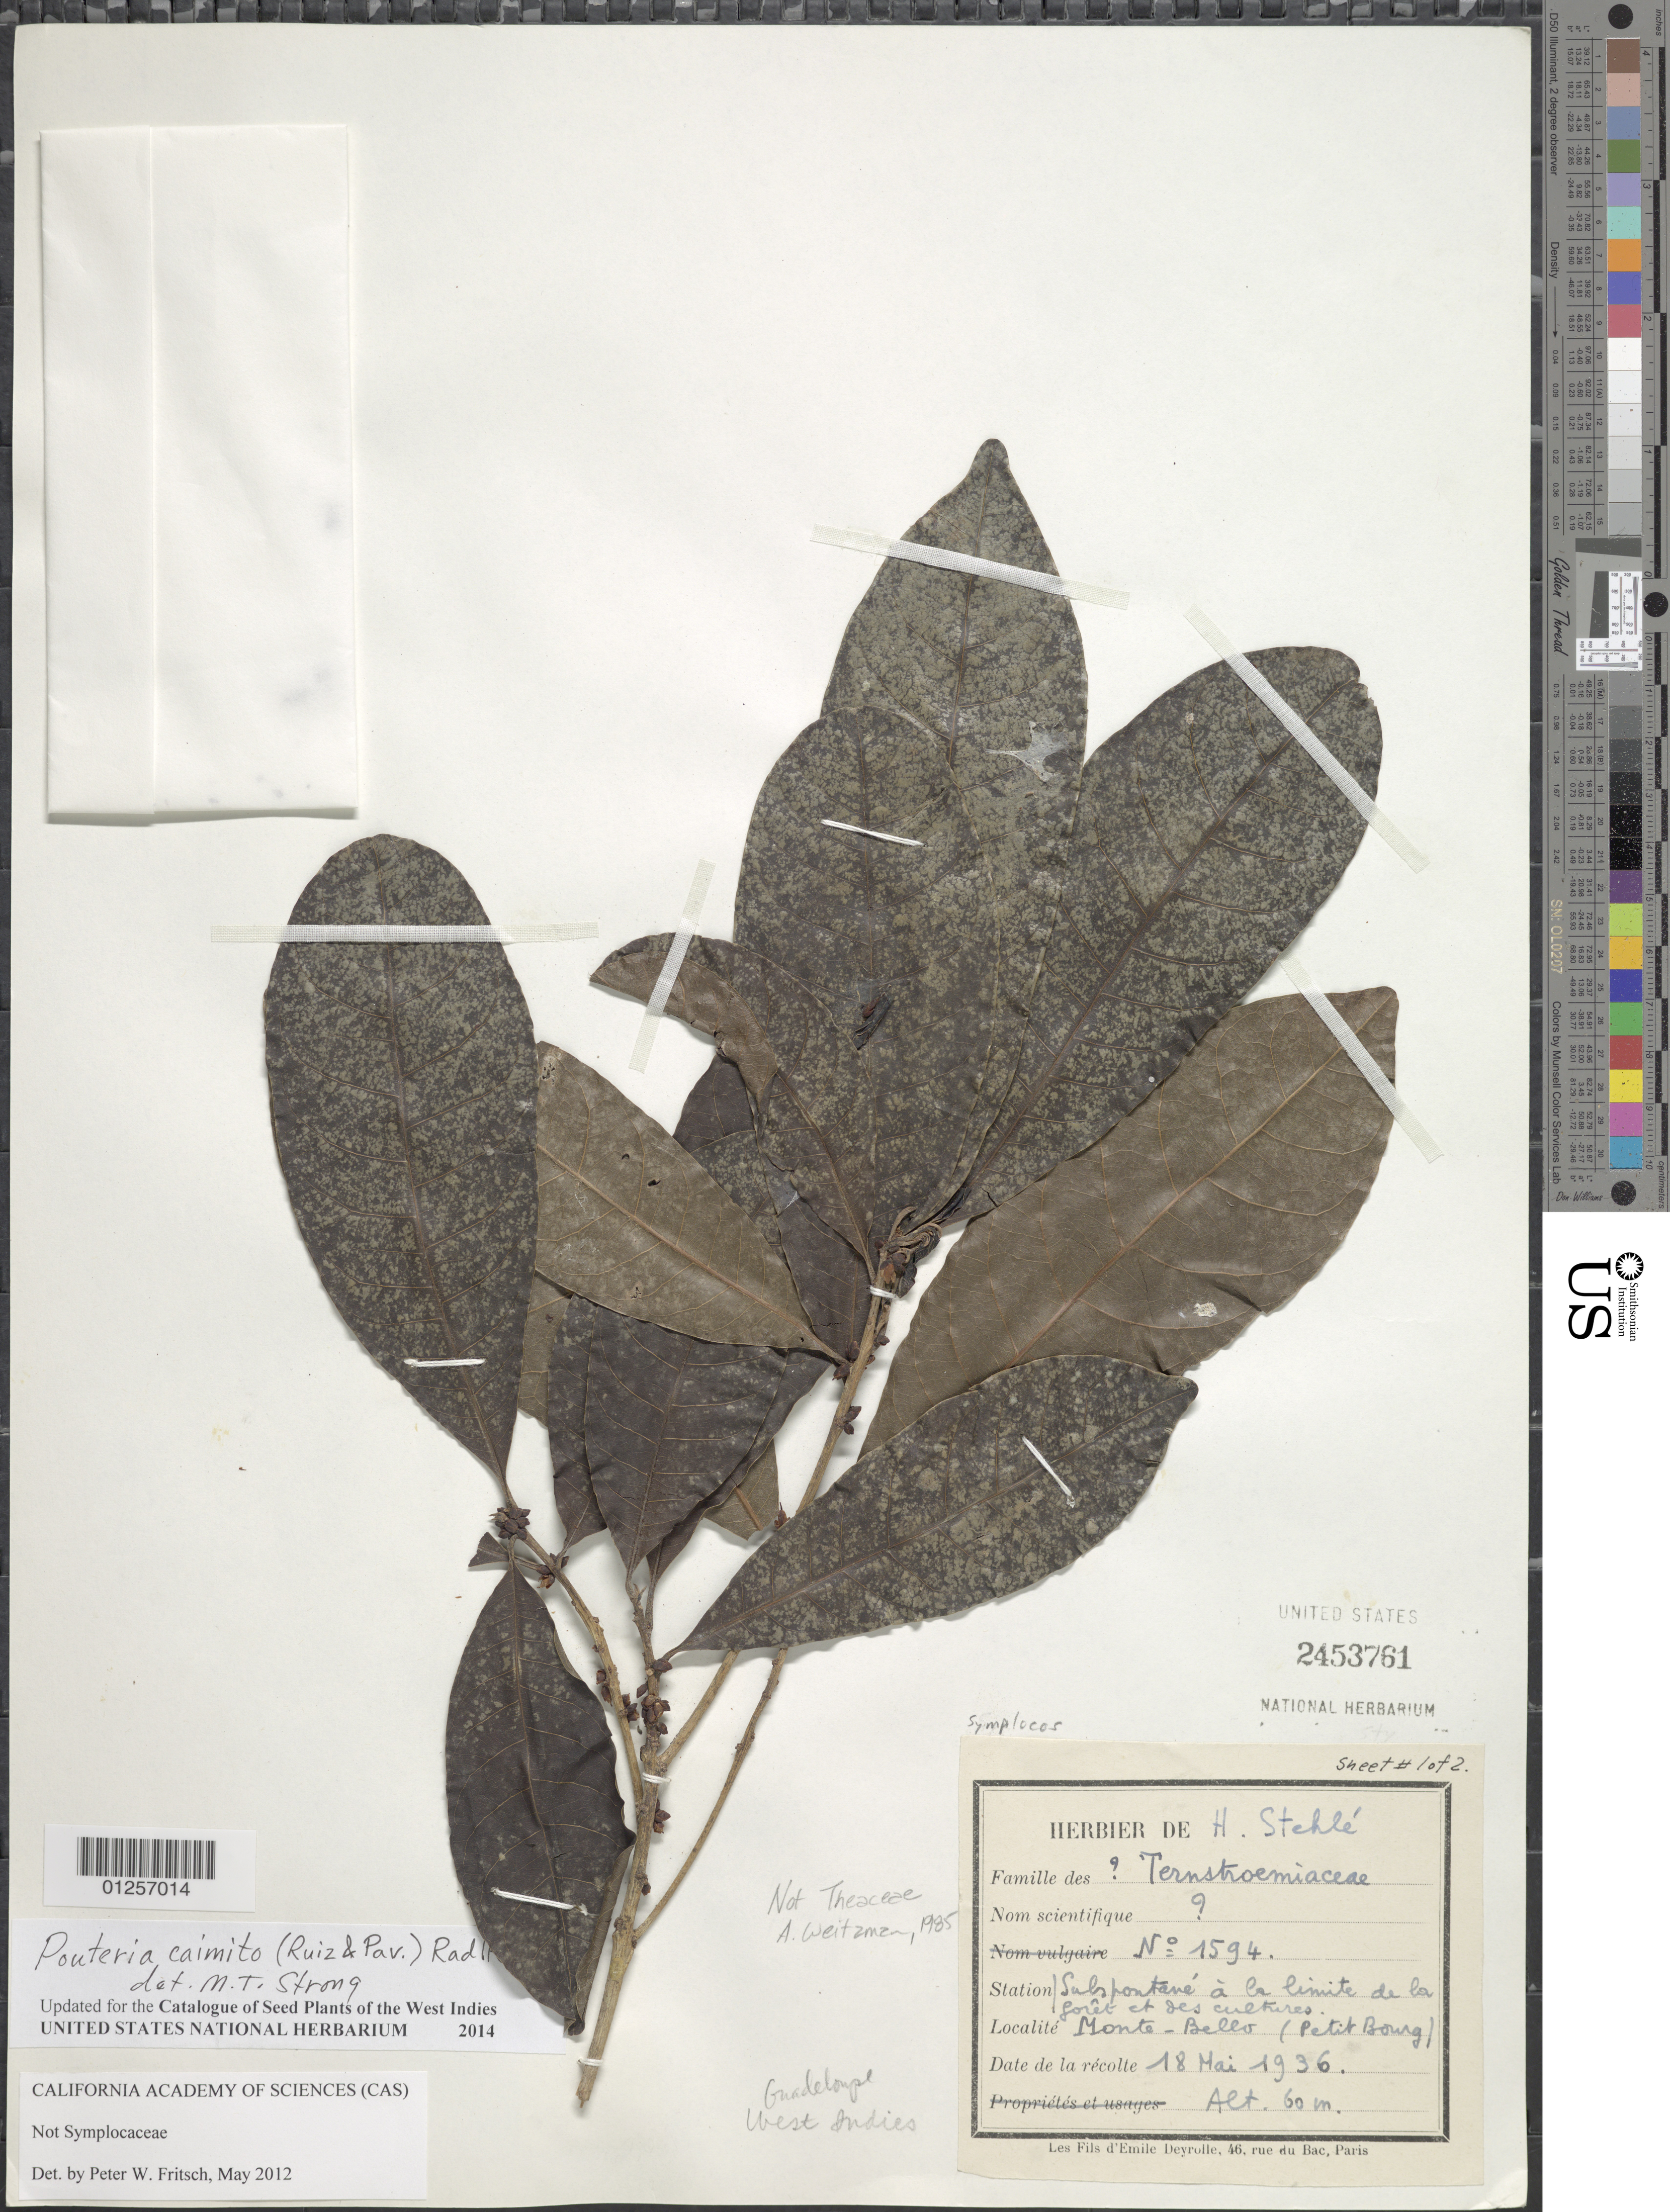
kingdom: Plantae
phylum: Tracheophyta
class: Magnoliopsida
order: Ericales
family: Sapotaceae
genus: Pouteria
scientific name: Pouteria caimito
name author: (Ruiz & Pav.) Radlk.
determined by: Strong, M. T., (US), Smithsonian Institution - National Museum of Natural History (UNITED STATES)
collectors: H. Stehlé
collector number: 1594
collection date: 1936-05-18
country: Guadeloupe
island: Basse Terre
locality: Monte Bello (Petit Bourg).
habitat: Spontané à la limite de la forêt et des cultures.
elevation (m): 60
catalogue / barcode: US 2453761